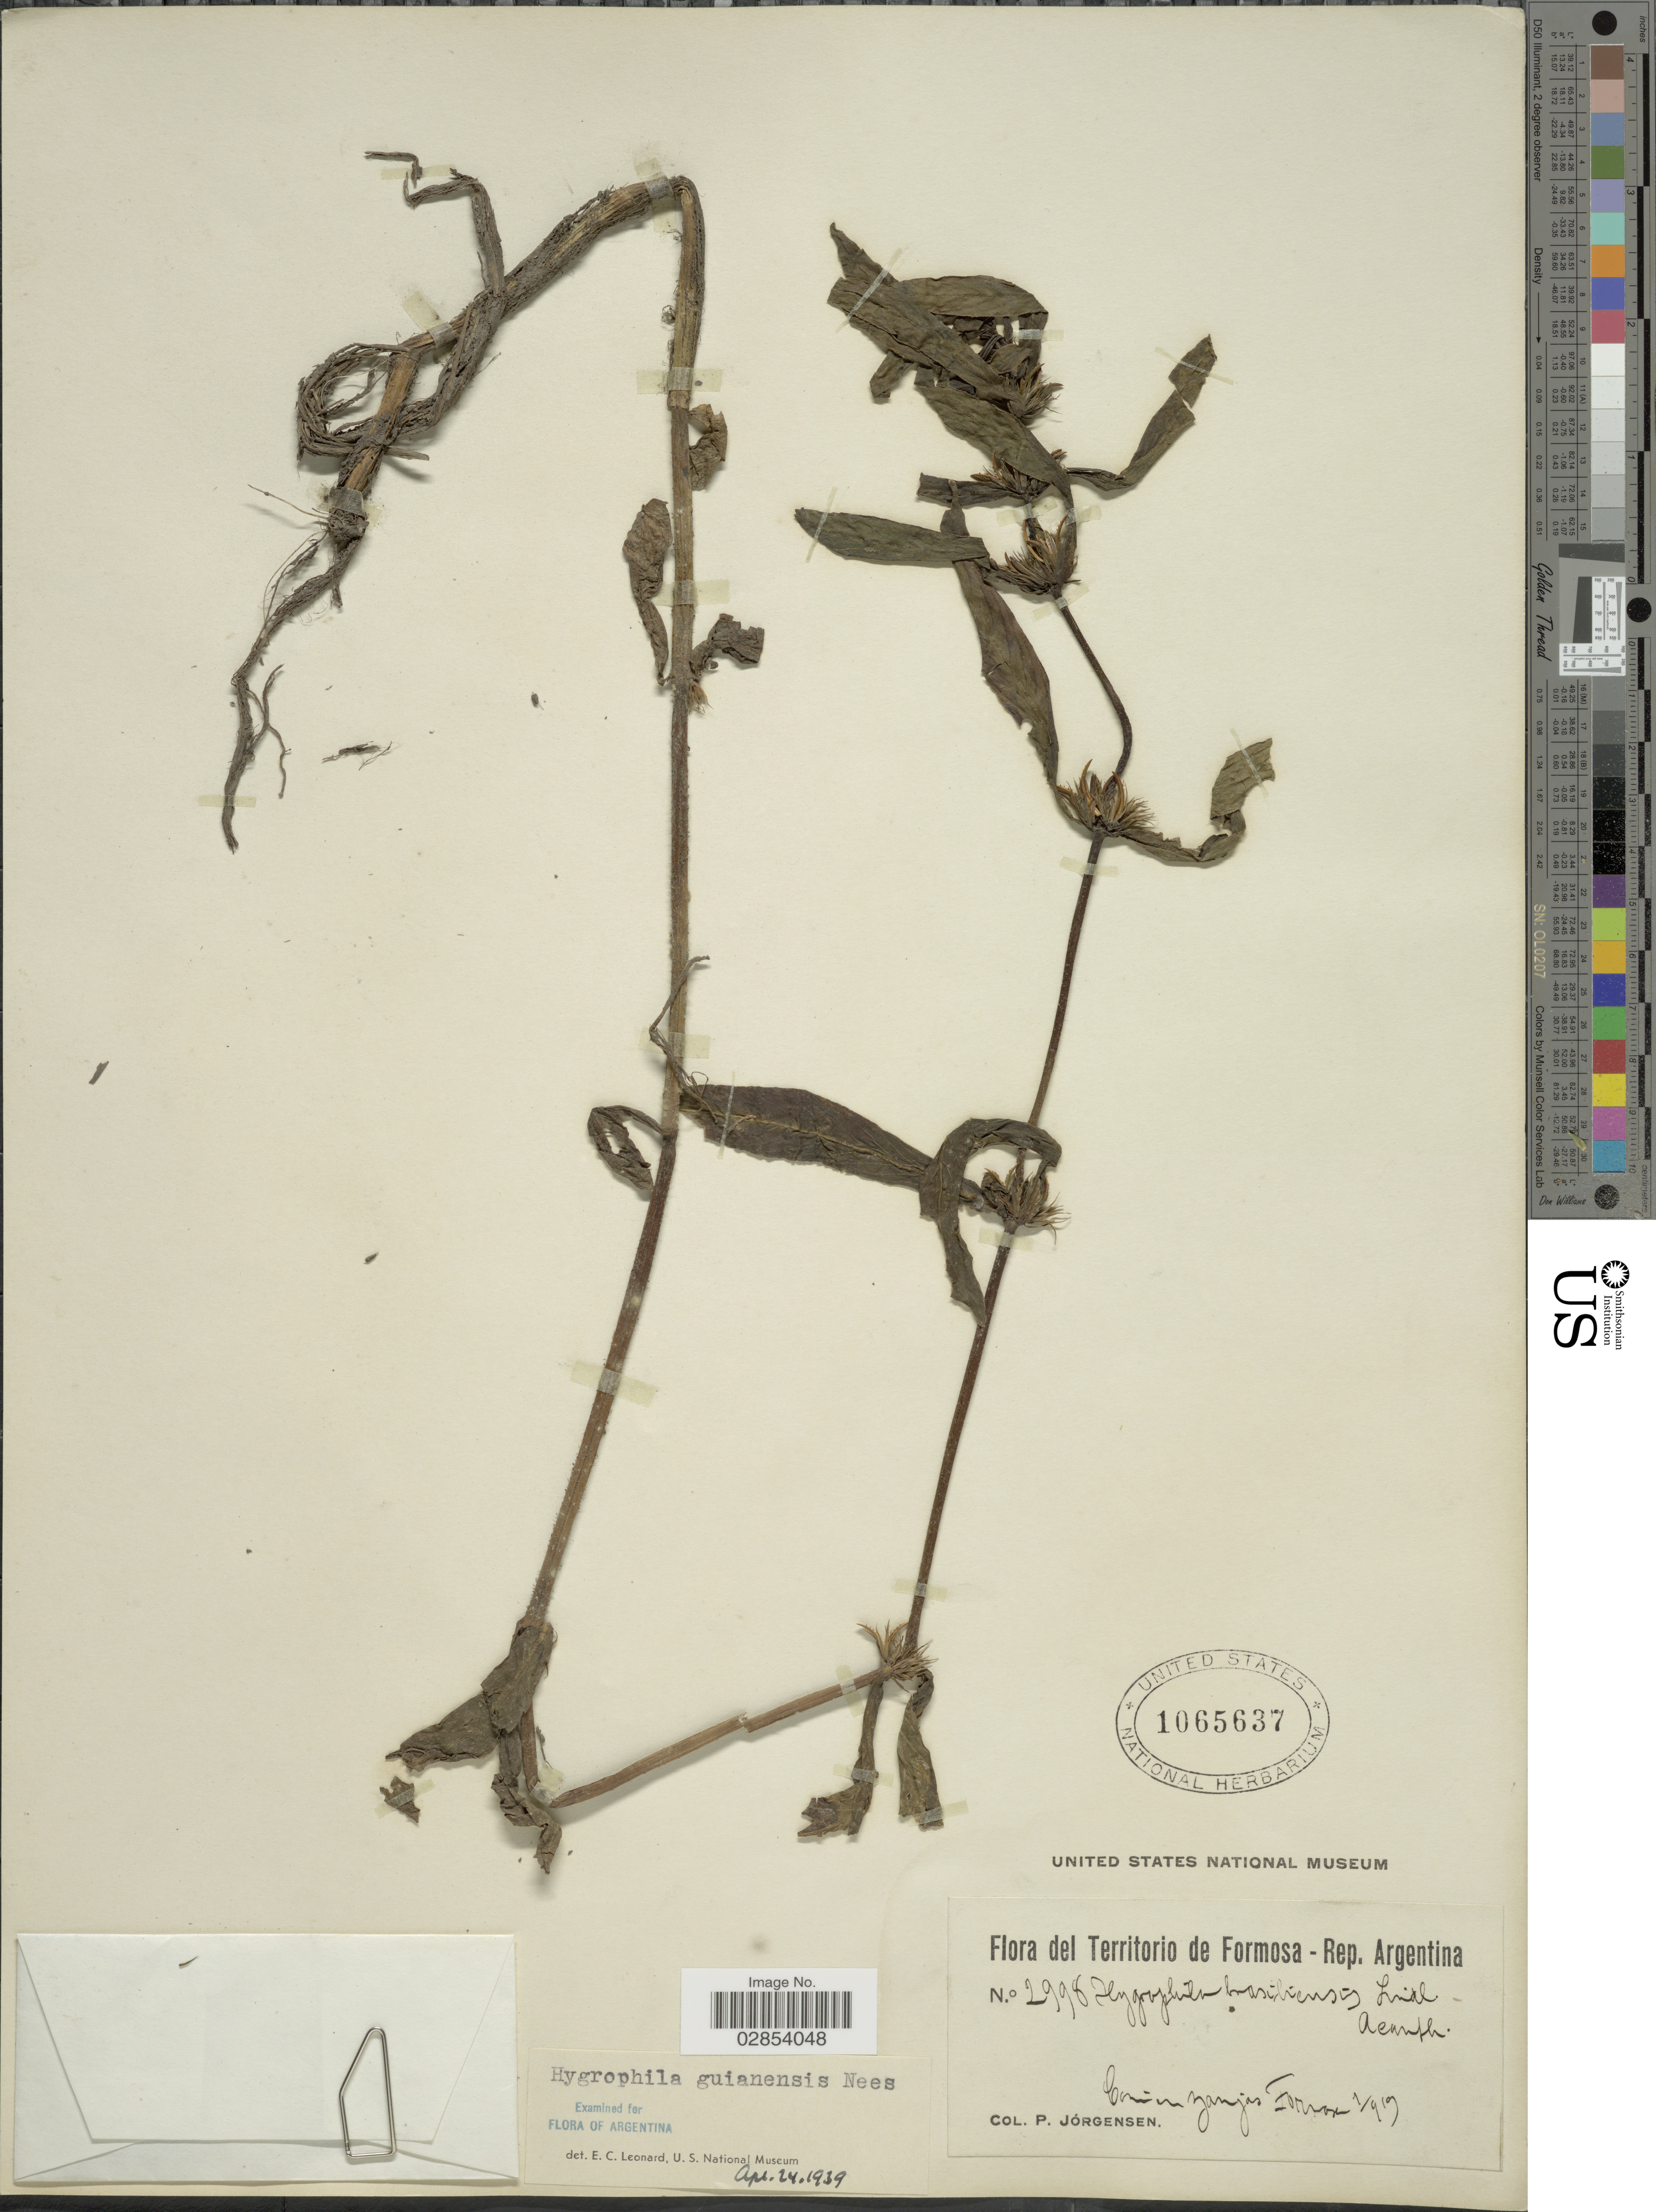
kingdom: Plantae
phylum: Tracheophyta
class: Magnoliopsida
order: Lamiales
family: Acanthaceae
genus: Hygrophila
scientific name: Hygrophila costata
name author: Nees & T. Nees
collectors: P. Jörgensen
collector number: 2998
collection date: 1919-01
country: Argentina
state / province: Formosa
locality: Territorio de Formosa, Común zanjas Formosa.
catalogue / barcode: US 1065637